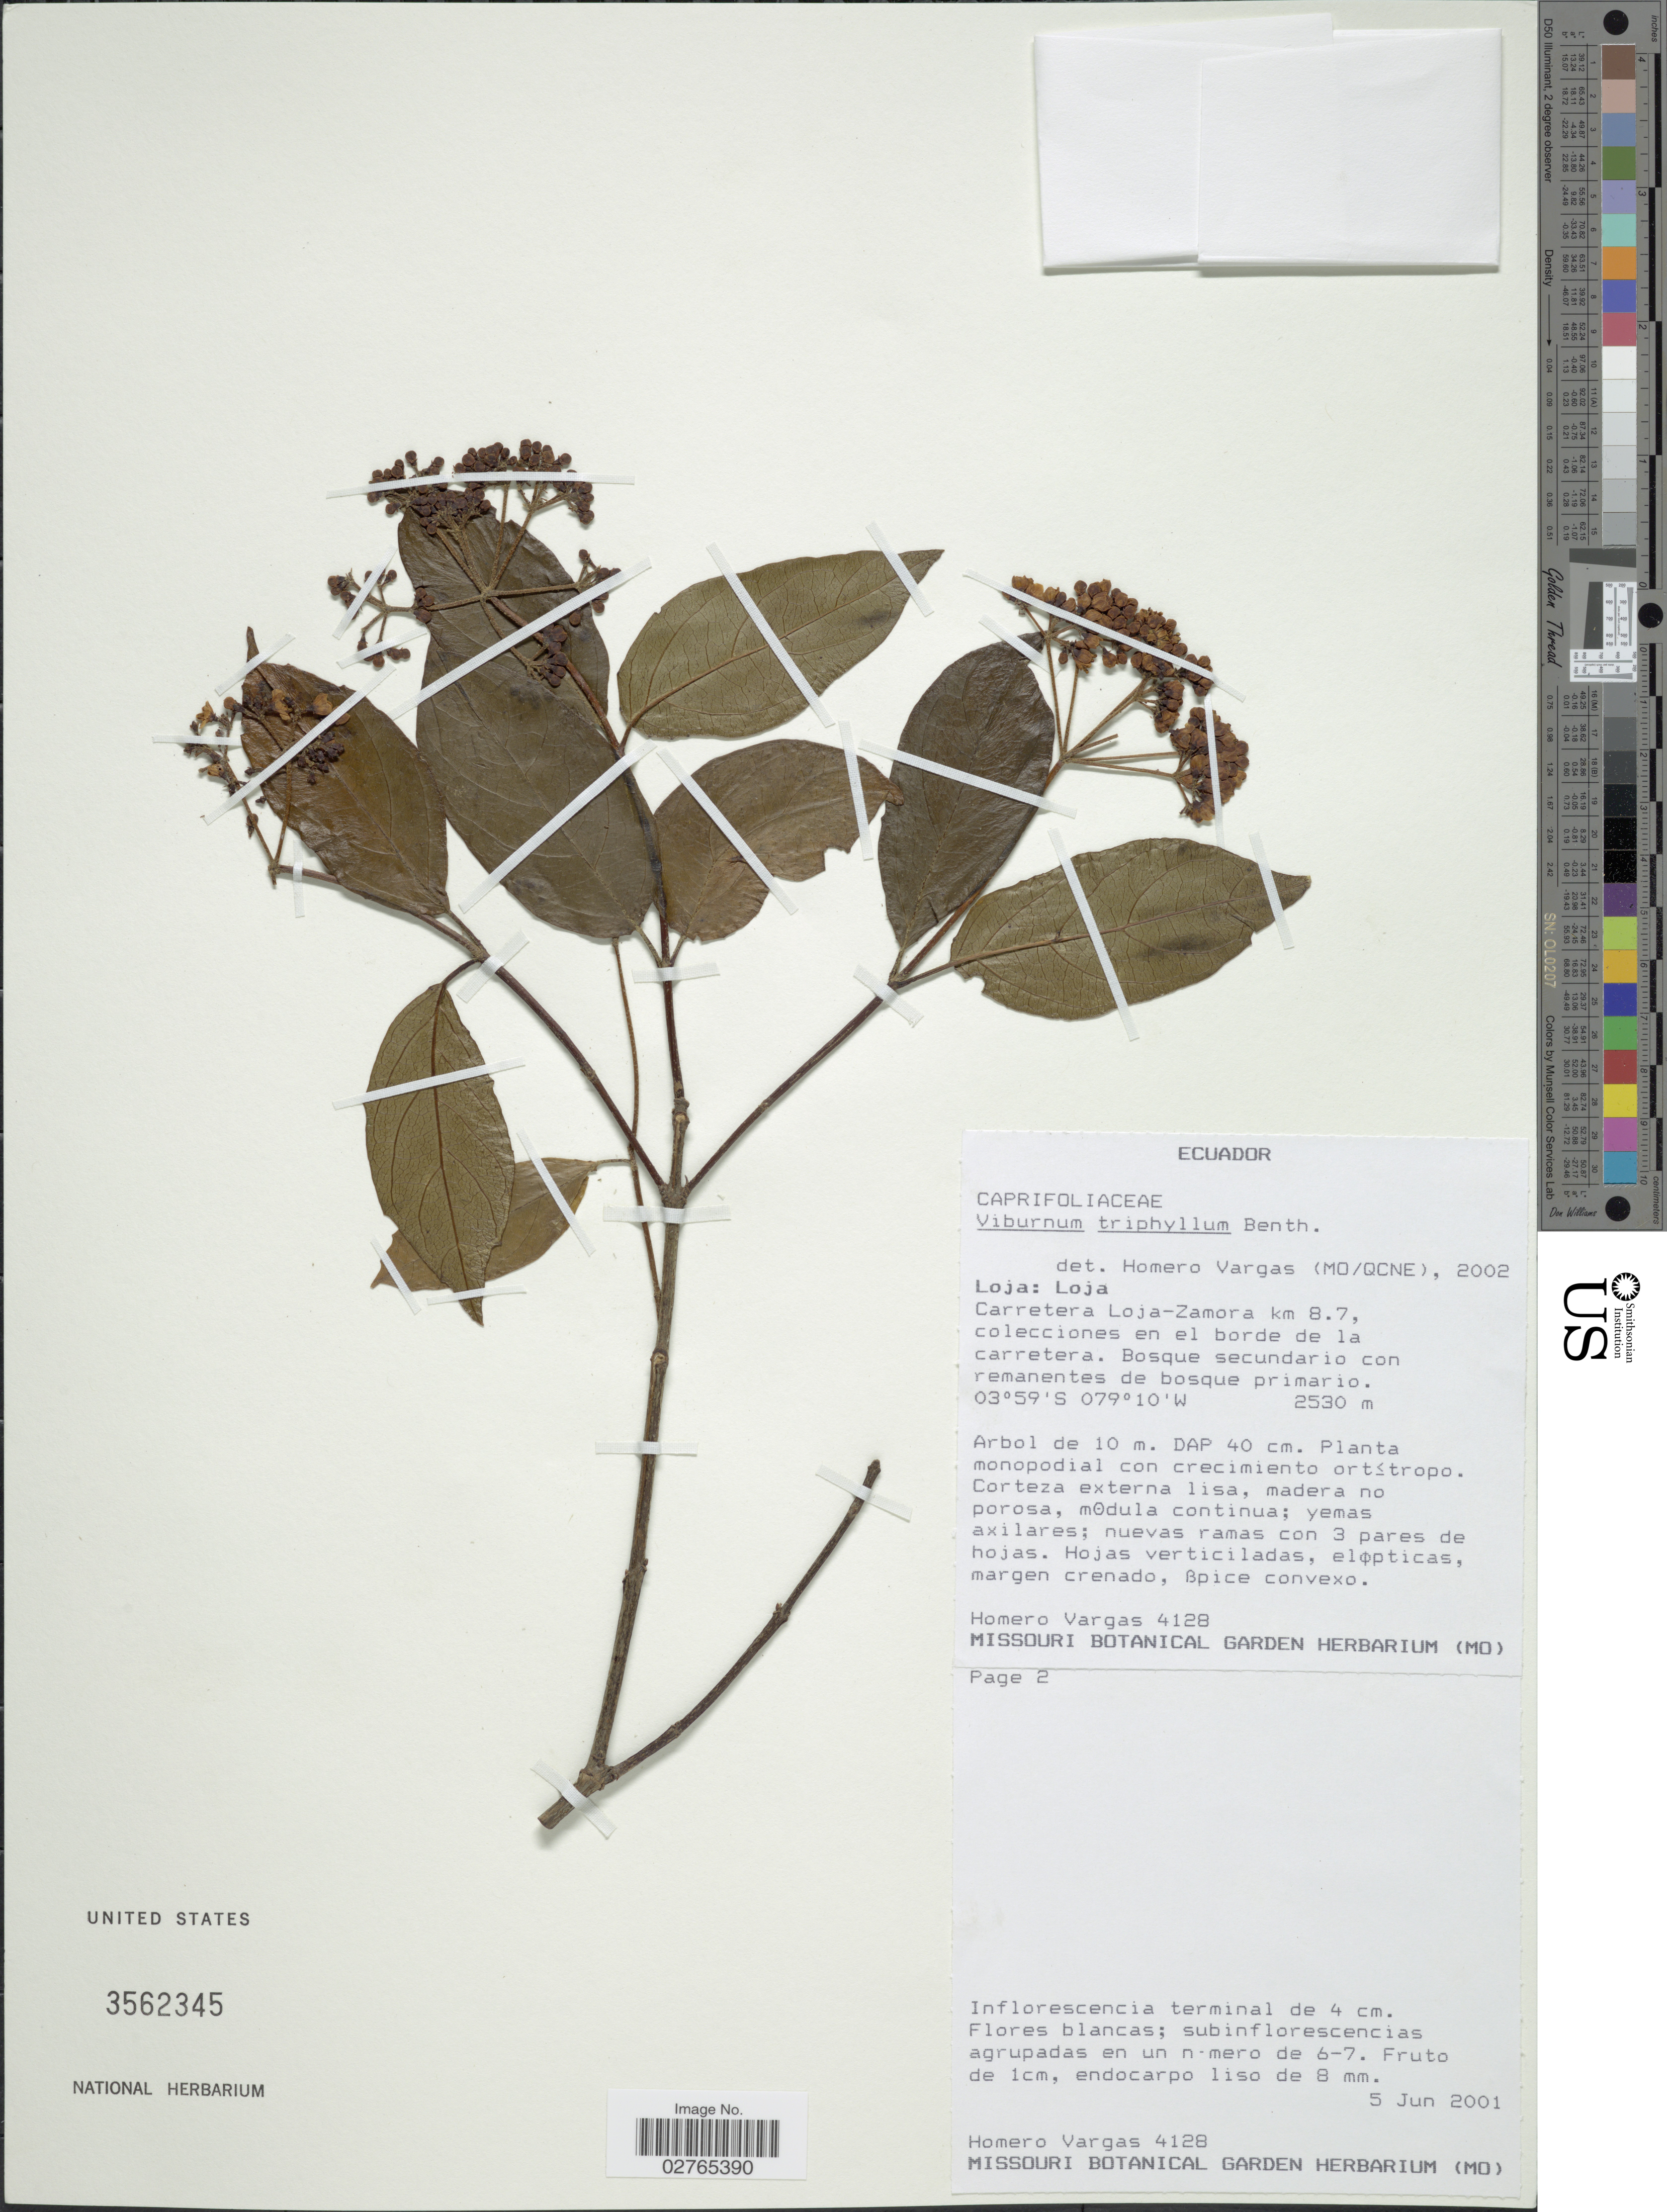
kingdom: Plantae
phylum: Tracheophyta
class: Magnoliopsida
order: Dipsacales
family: Viburnaceae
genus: Viburnum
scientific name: Viburnum triphyllum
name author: Benth.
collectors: H. Vargas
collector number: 4128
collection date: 2001-06-05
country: Ecuador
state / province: Loja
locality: Loja. Carretera Loja-Zamora km 8.7, collecciones en el borde de la carretera.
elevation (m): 2530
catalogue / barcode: US 3562345